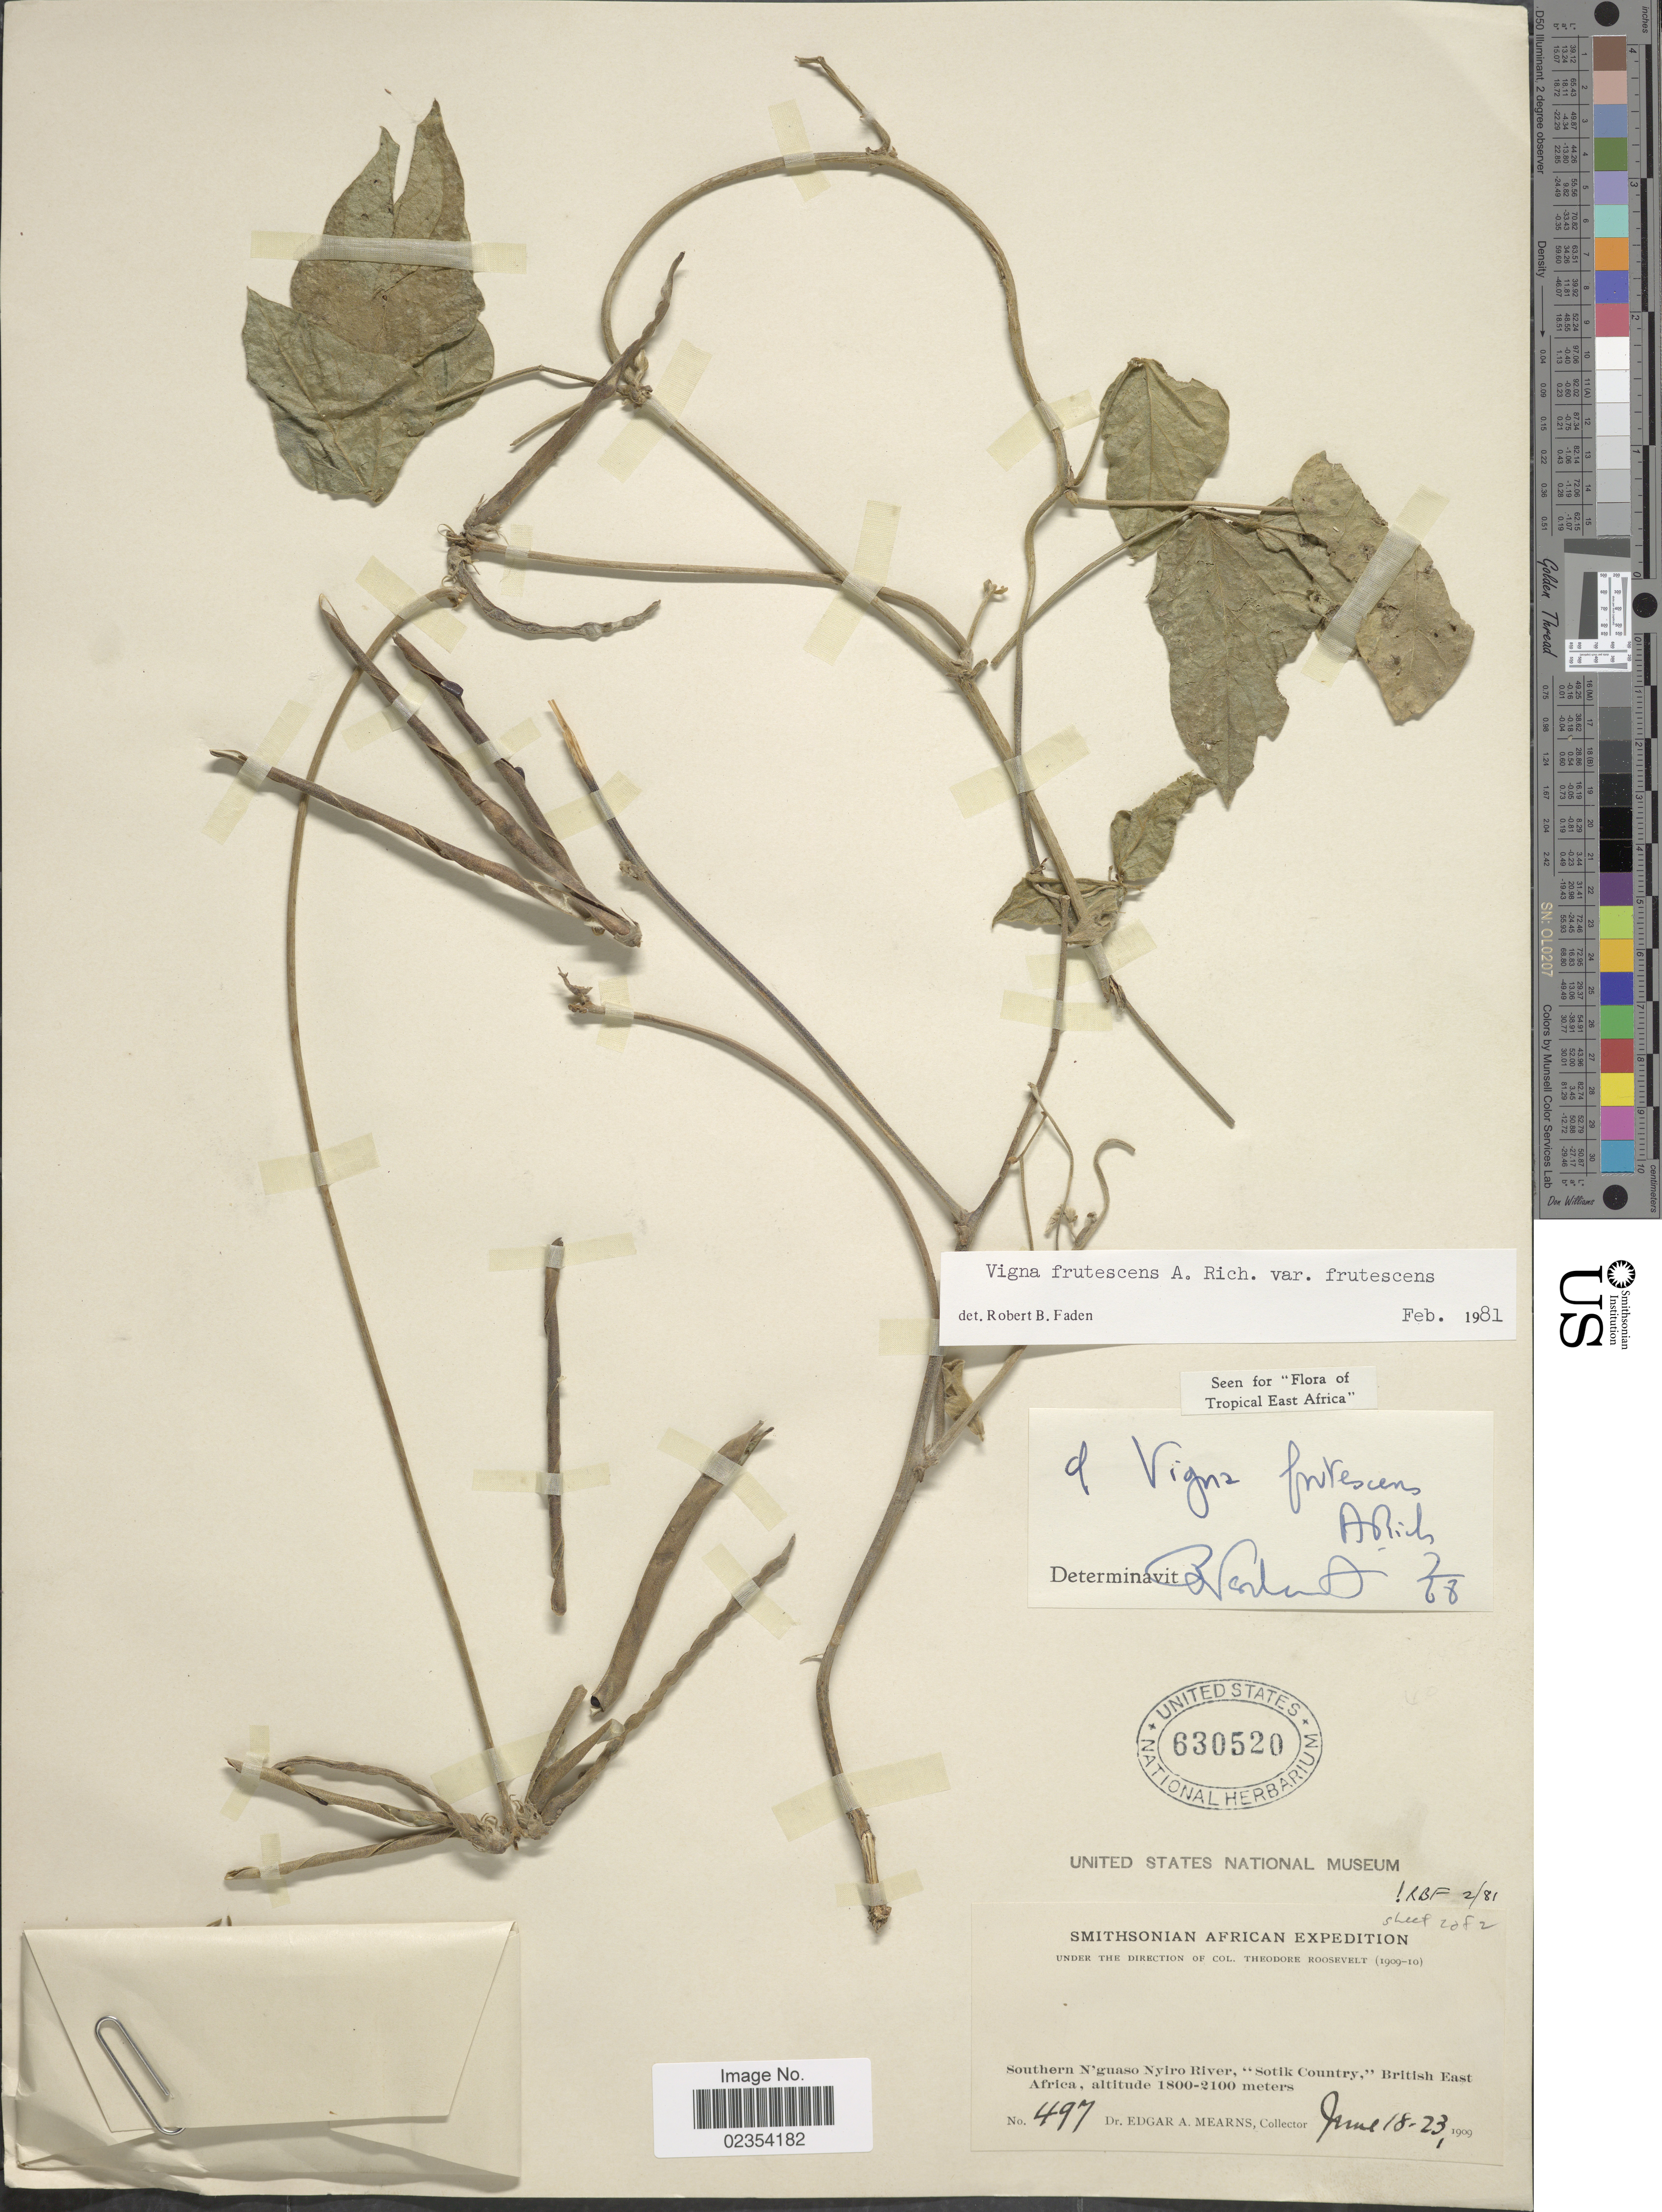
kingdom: Plantae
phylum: Tracheophyta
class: Magnoliopsida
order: Fabales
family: Fabaceae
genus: Vigna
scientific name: Vigna frutescens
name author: A. Rich.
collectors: E. A. Mearns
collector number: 497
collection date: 1909-06-18/1909-06-23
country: Kenya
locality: Southwen N'guaso Nyiro River, "Sotik Country," British East Africa.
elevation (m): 1800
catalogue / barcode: US 630520